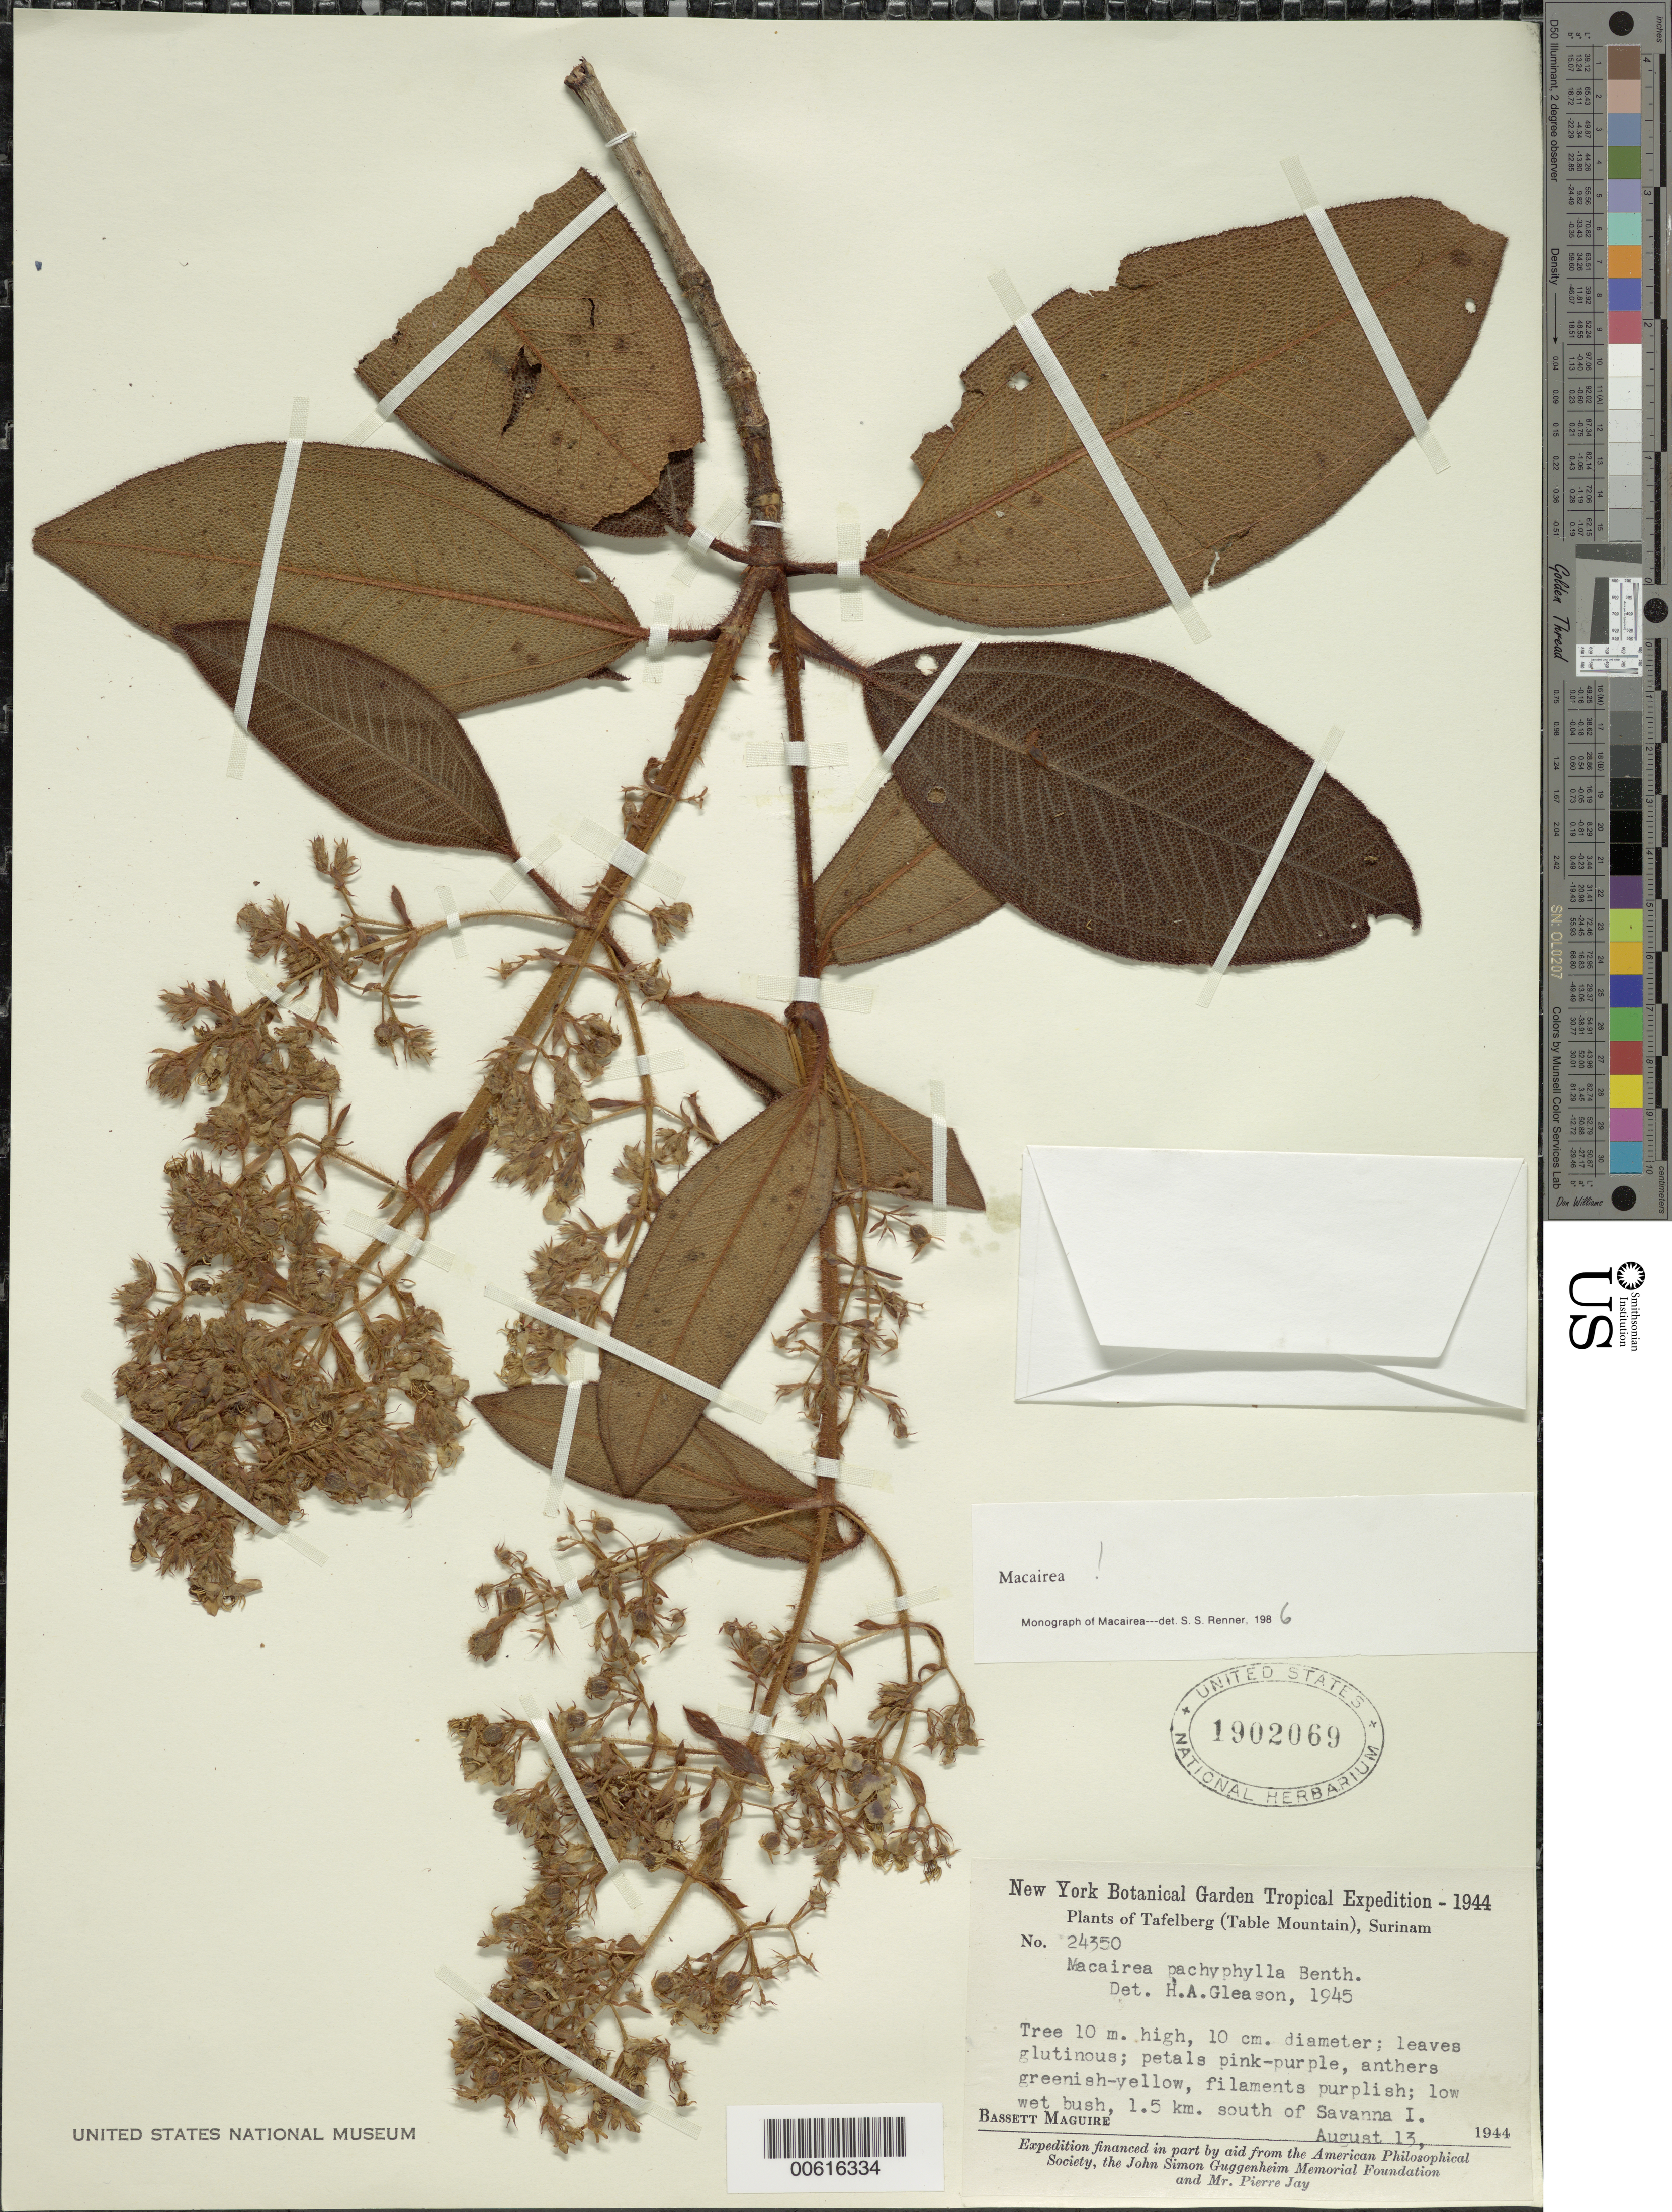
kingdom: Plantae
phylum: Tracheophyta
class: Magnoliopsida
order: Myrtales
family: Melastomataceae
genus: Macairea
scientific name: Macairea pachyphylla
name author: Benth.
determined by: Renner, S. S.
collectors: B. Maguire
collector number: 24350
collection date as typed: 13-Aug-44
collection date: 1944-08-13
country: Suriname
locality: Tafelberg (Table Mountain), Savanna I, 1.5 km S of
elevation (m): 565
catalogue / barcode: US 1902069